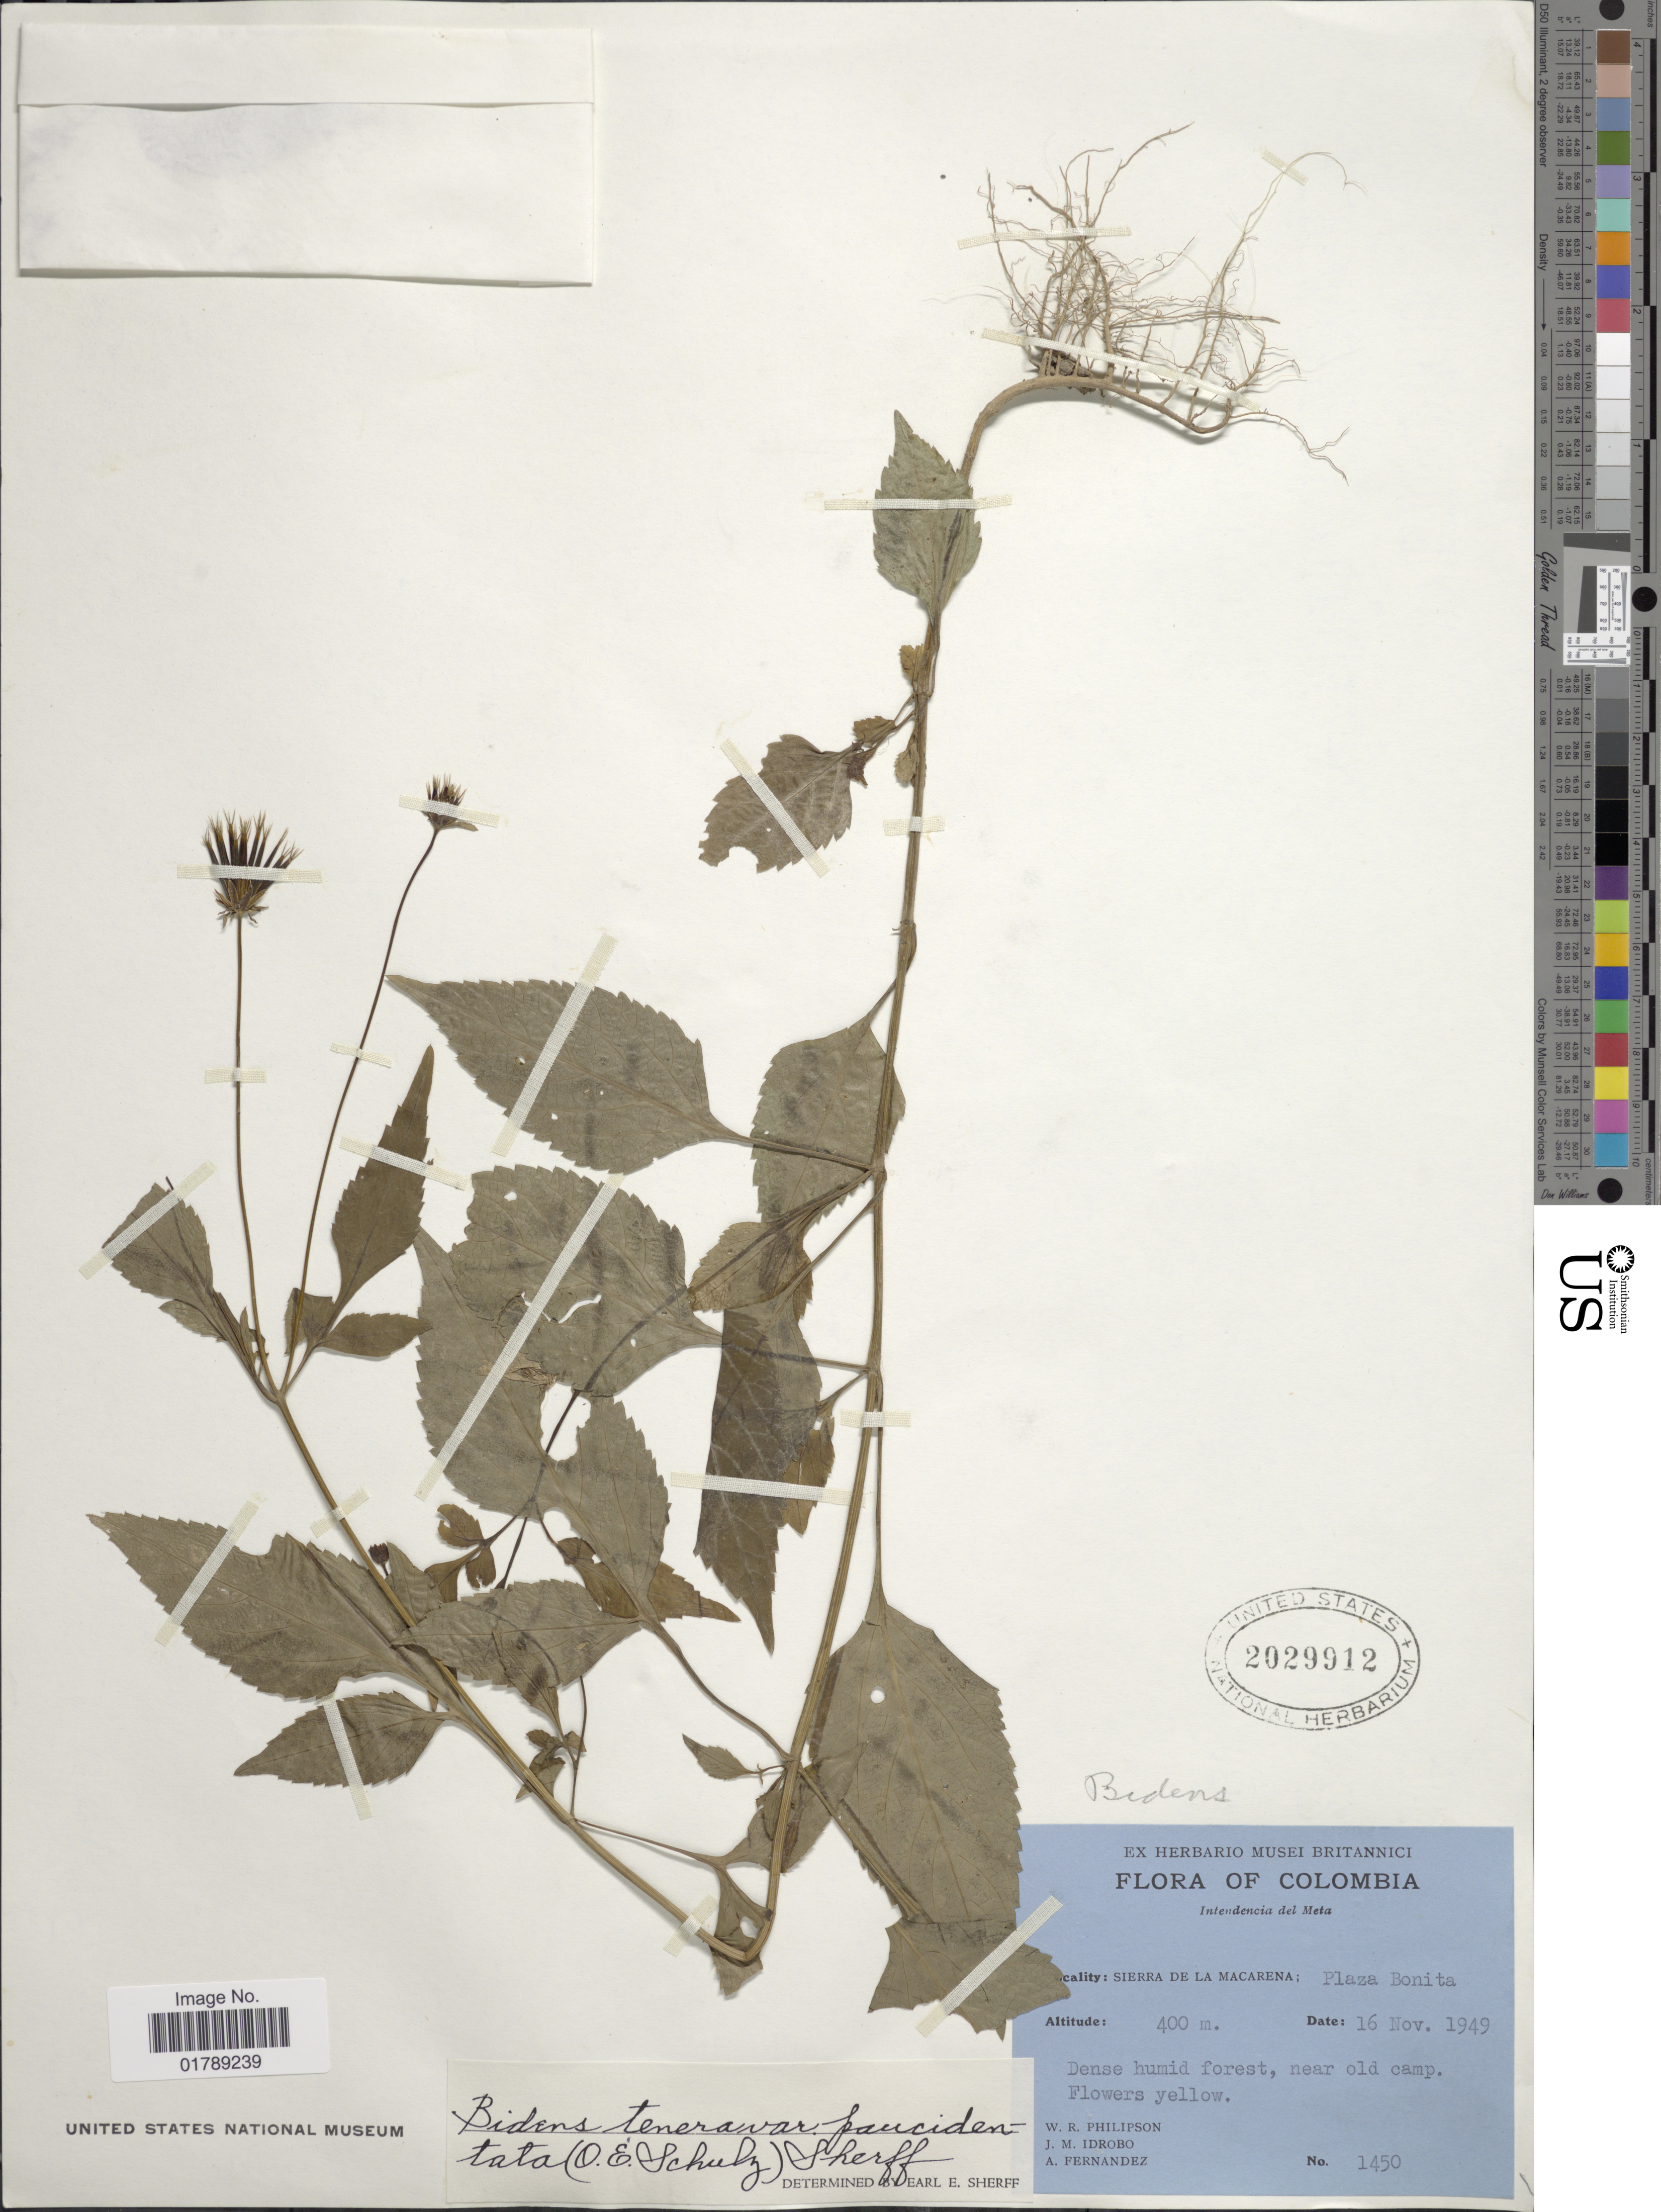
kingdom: Plantae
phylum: Tracheophyta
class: Magnoliopsida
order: Asterales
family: Asteraceae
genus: Bidens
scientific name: Bidens tenera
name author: O.E. Schulz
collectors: W. R. Philipson, J. M. Idrobo & A. Fernandez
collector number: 1450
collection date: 1949-11-16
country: Colombia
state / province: Meta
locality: Sierra de La Macarena. Plaza Bonita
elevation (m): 400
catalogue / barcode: US 2029912